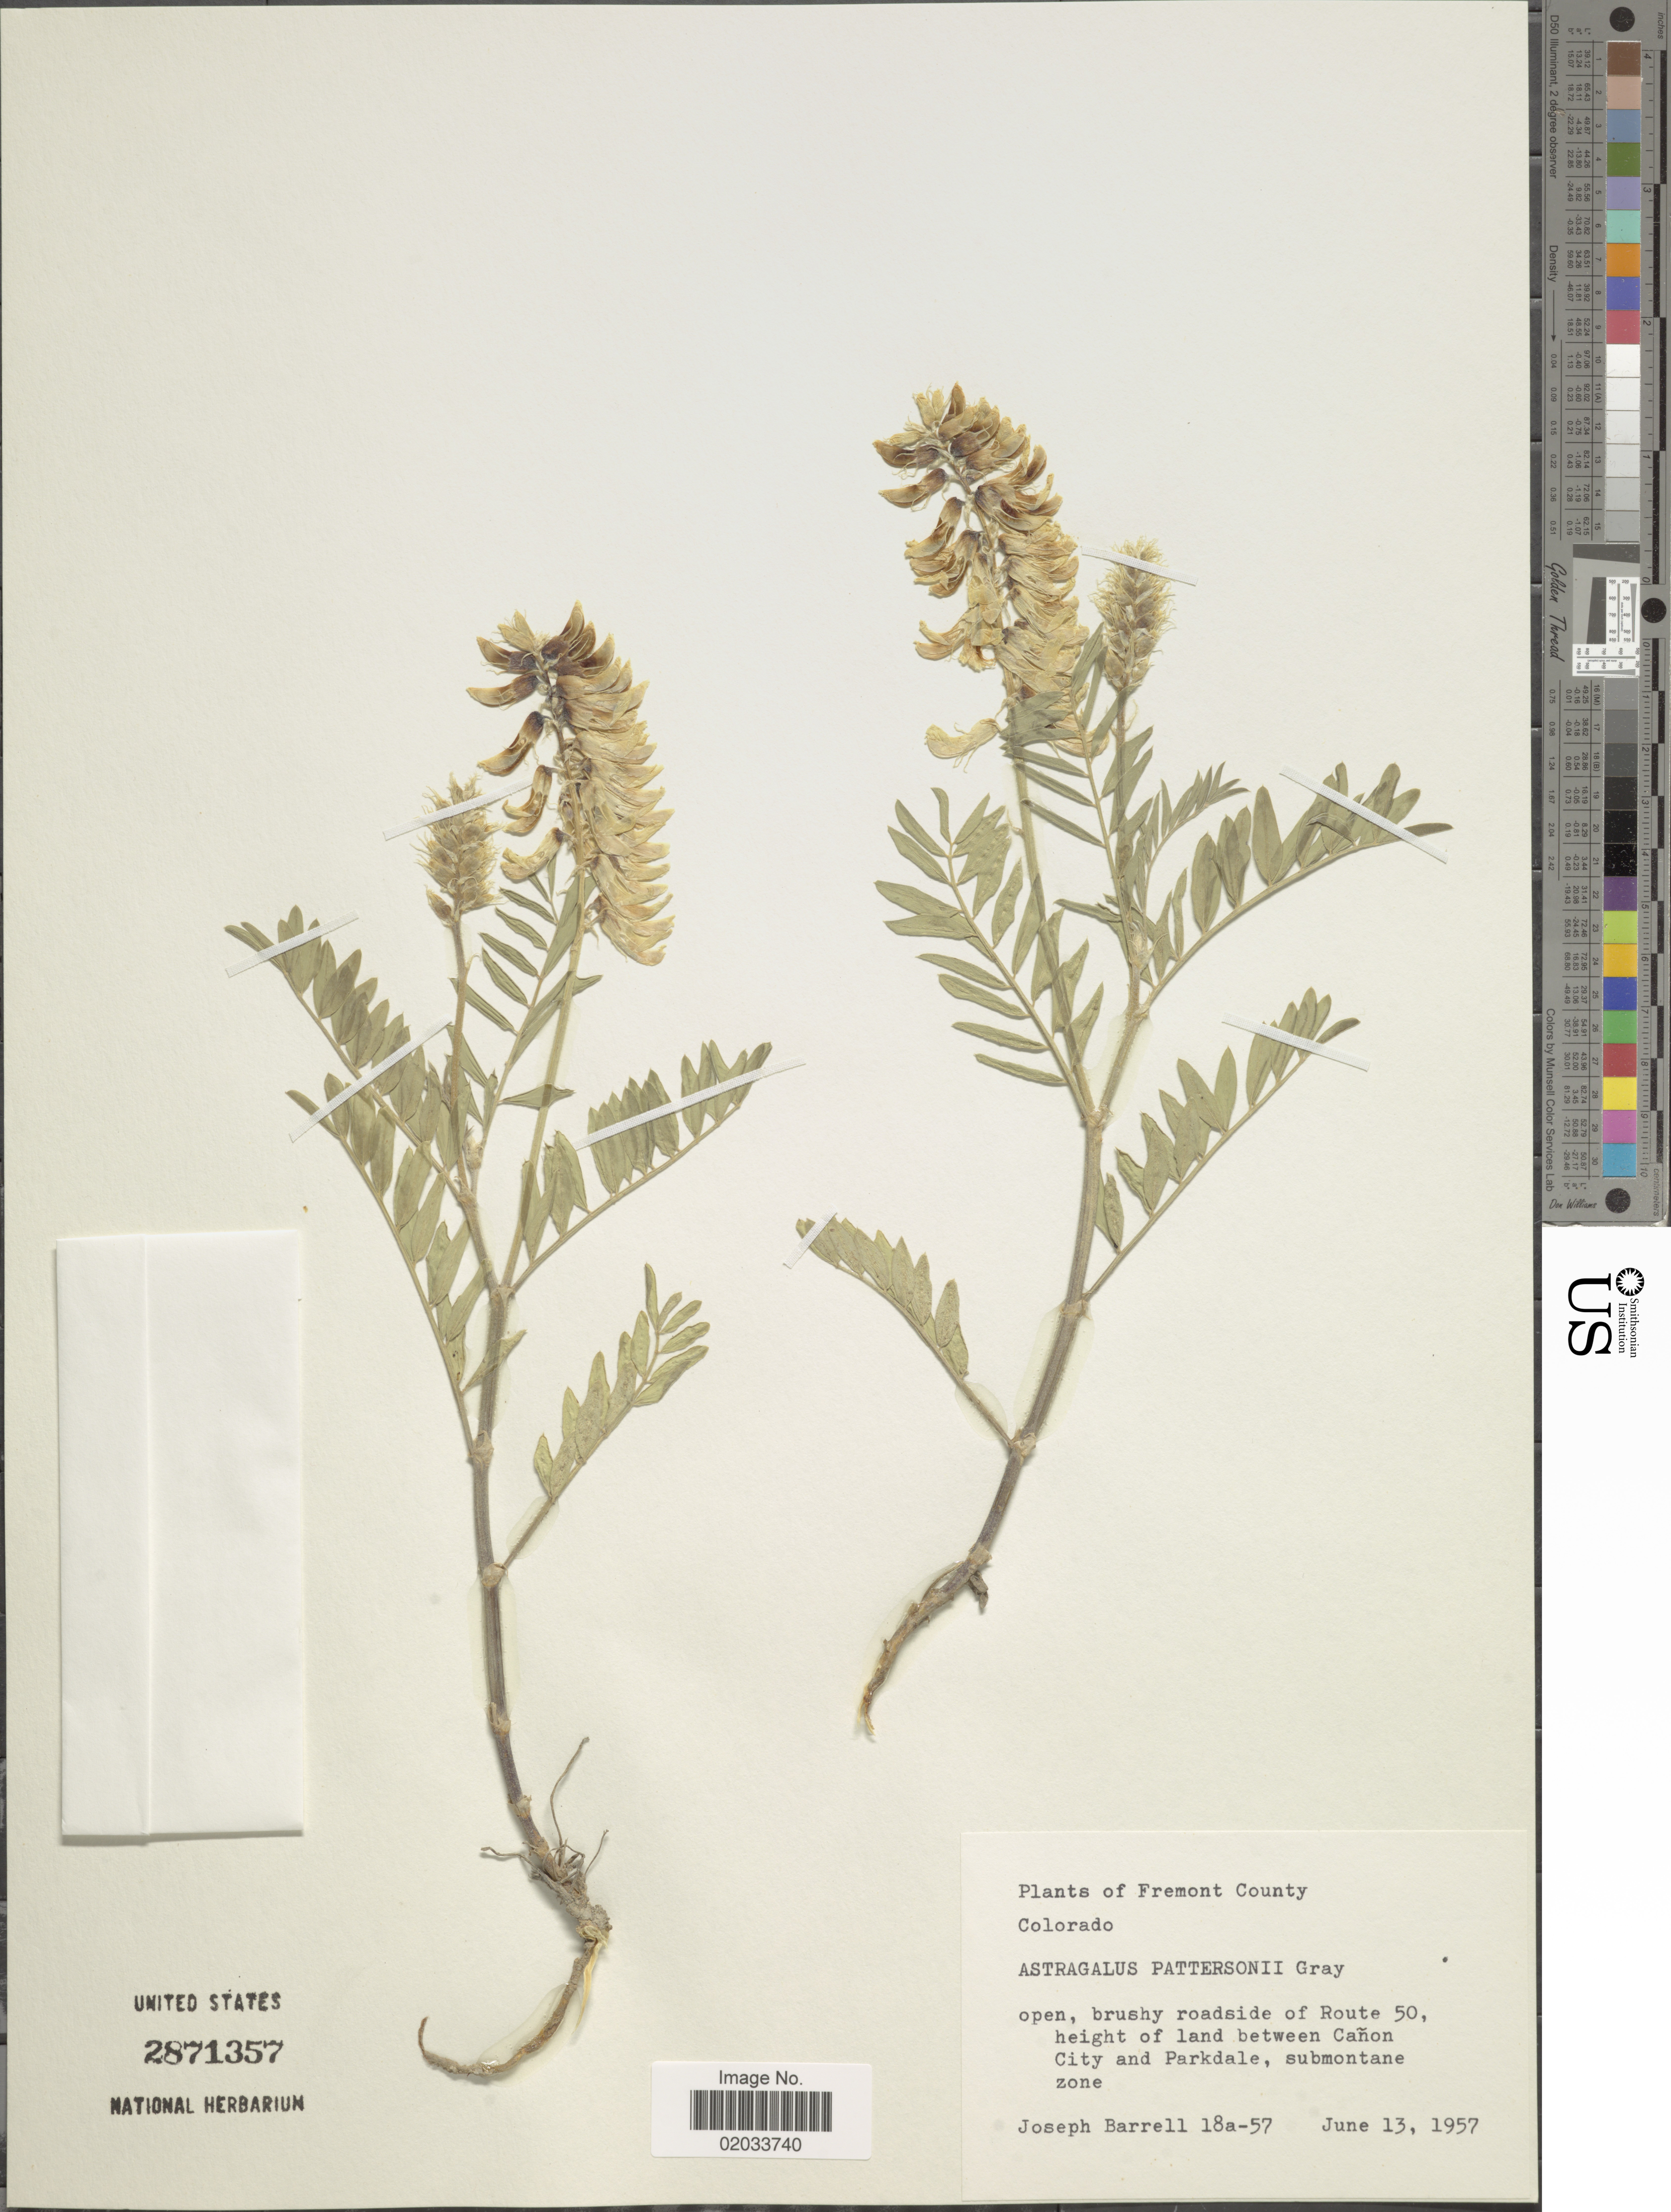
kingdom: Plantae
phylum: Tracheophyta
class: Magnoliopsida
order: Fabales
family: Fabaceae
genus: Astragalus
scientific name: Astragalus pattersonii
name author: (A. Gray) A. Gray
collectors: J. Barrell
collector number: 18a-57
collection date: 1957-07-13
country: United States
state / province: Colorado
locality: Fremont County, open brushy roadside of Route 50, height of land between Cañon City and Parkdale, submontane zone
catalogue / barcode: US 2871357